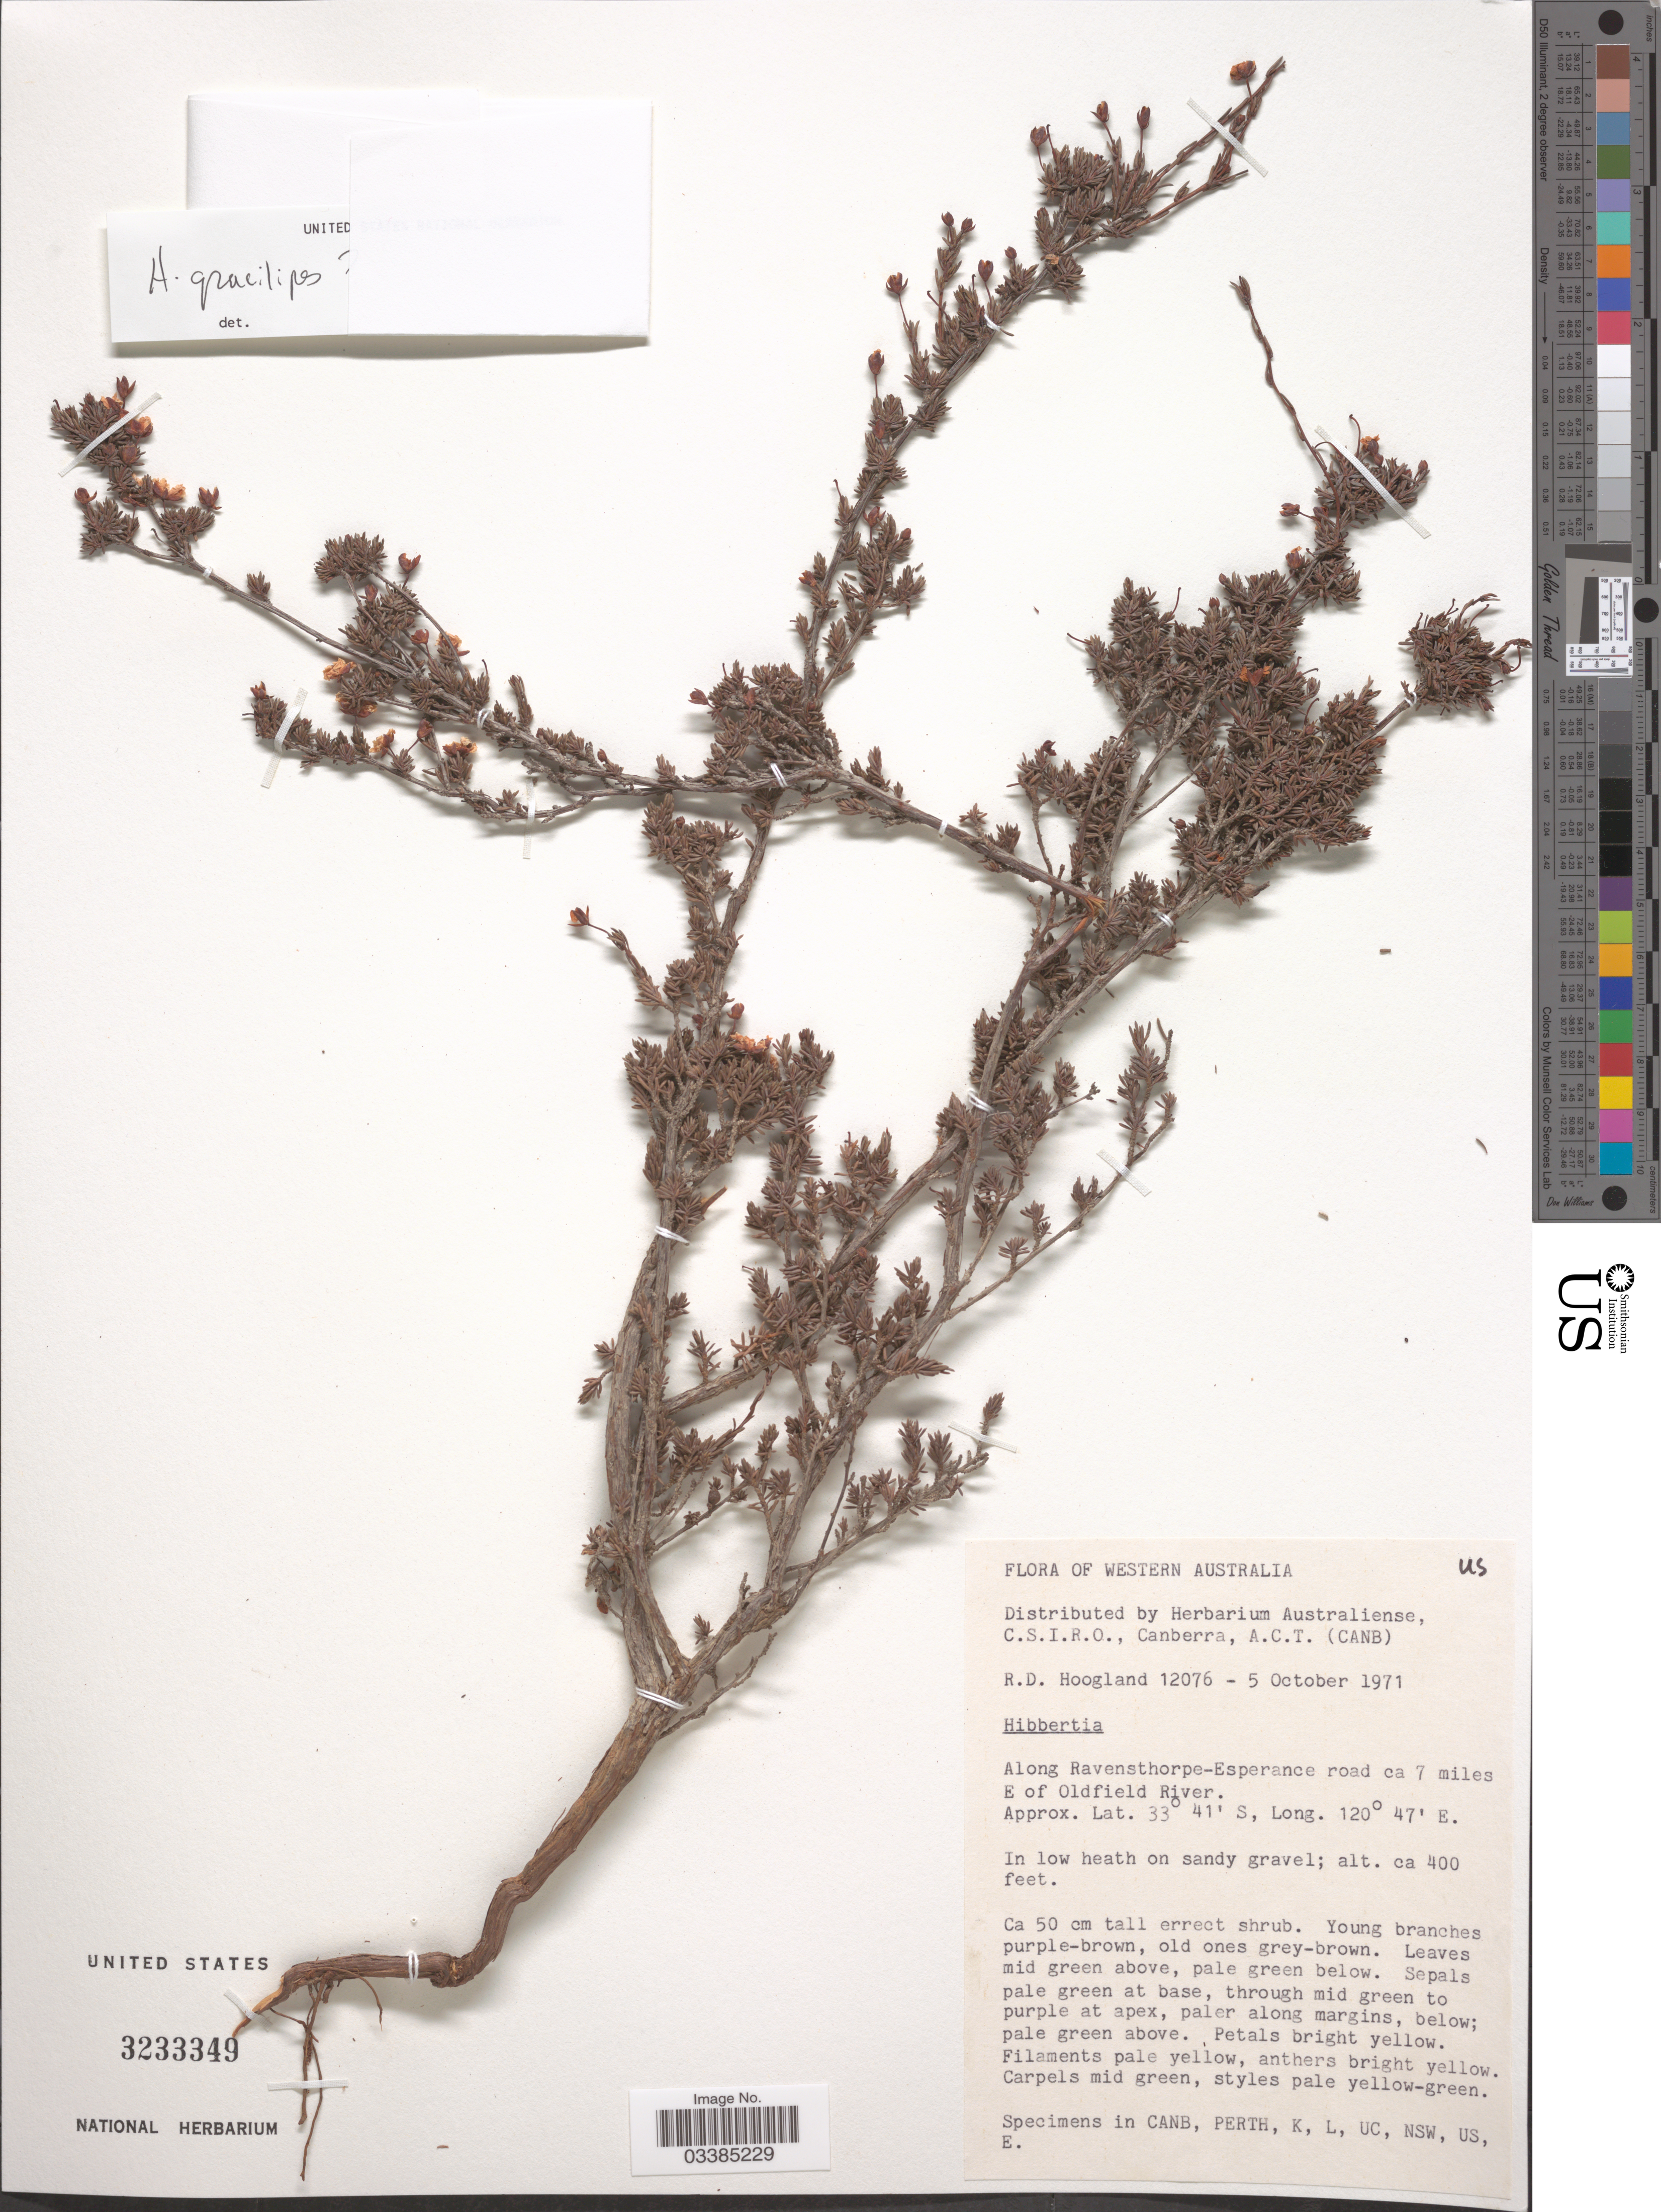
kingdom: Plantae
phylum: Tracheophyta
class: Magnoliopsida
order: Dilleniales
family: Dilleniaceae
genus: Hibbertia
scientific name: Hibbertia sp.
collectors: R. D. Hoogland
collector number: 12076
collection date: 1971-10-05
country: Australia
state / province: Western Australia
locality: Along Ravensthorpe-Esperance road ca 7 miles E of Oldfield River.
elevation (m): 122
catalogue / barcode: US 3233349